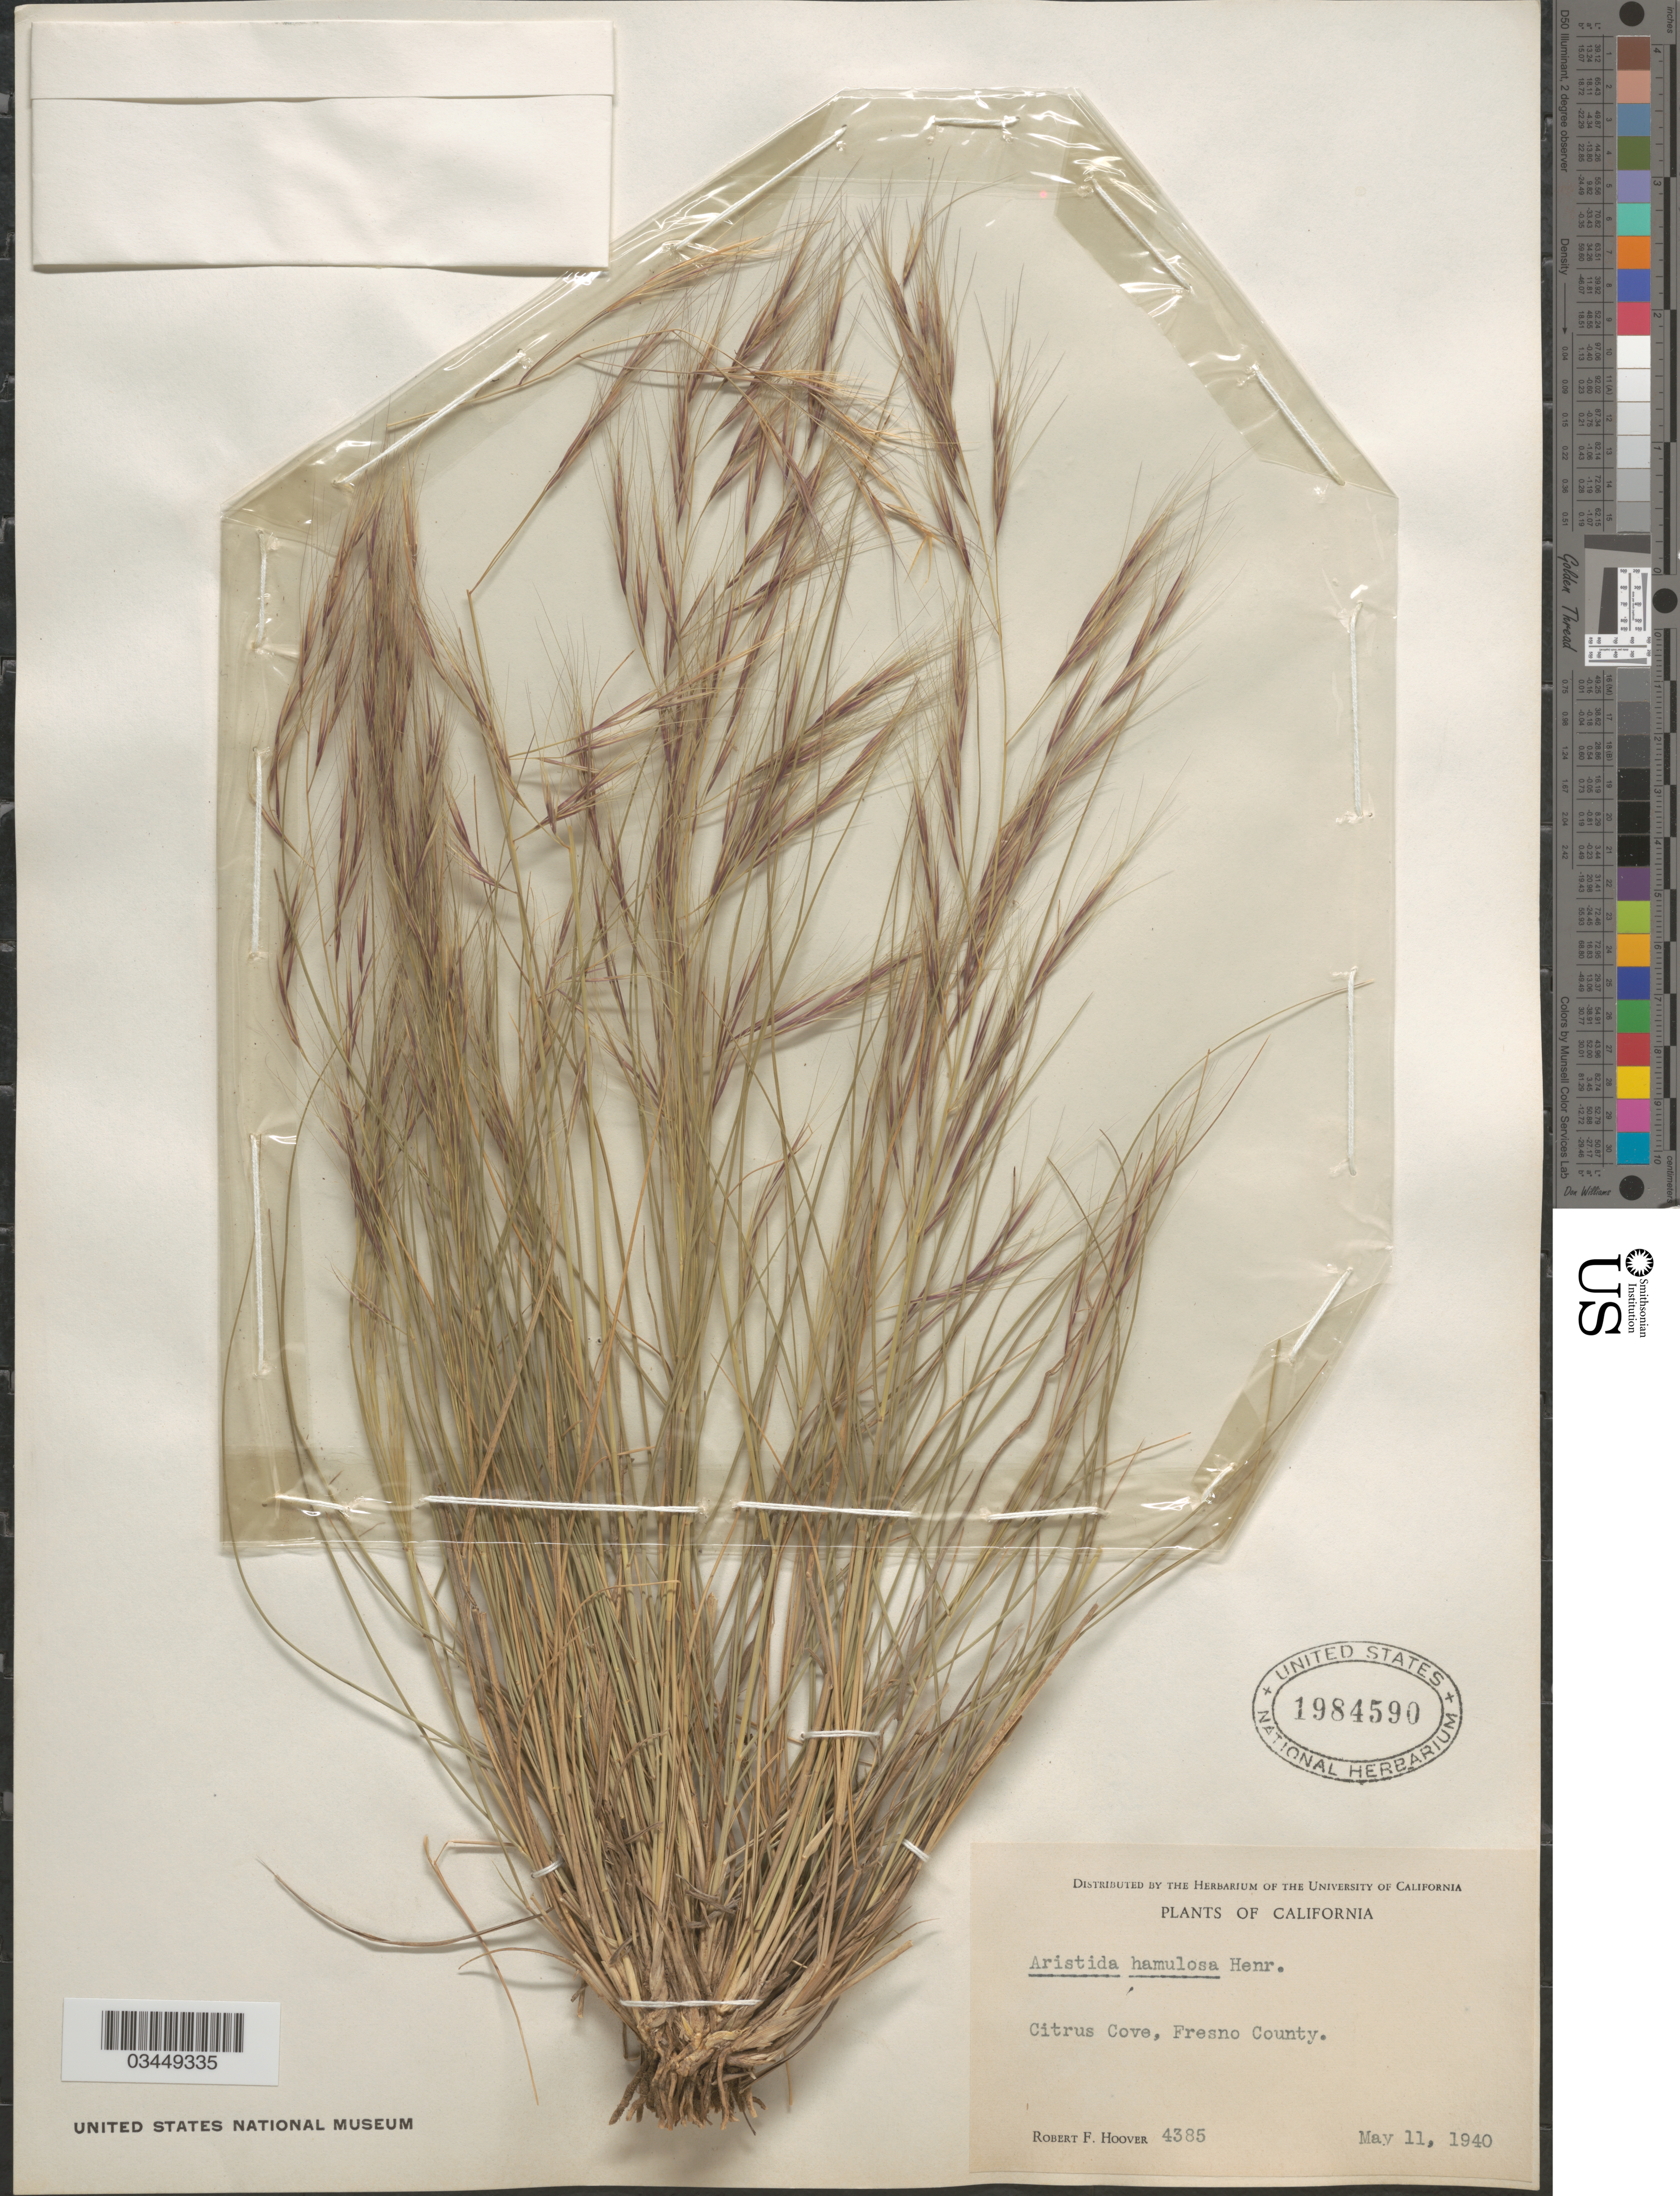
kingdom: Plantae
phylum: Tracheophyta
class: Liliopsida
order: Poales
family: Poaceae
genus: Aristida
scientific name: Aristida hamulosa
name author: Henr.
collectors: R. F. Hoover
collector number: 4385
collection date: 1940-05-11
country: United States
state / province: California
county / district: Fresno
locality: Citrus Cove, Fresno County.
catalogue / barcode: US 1984590